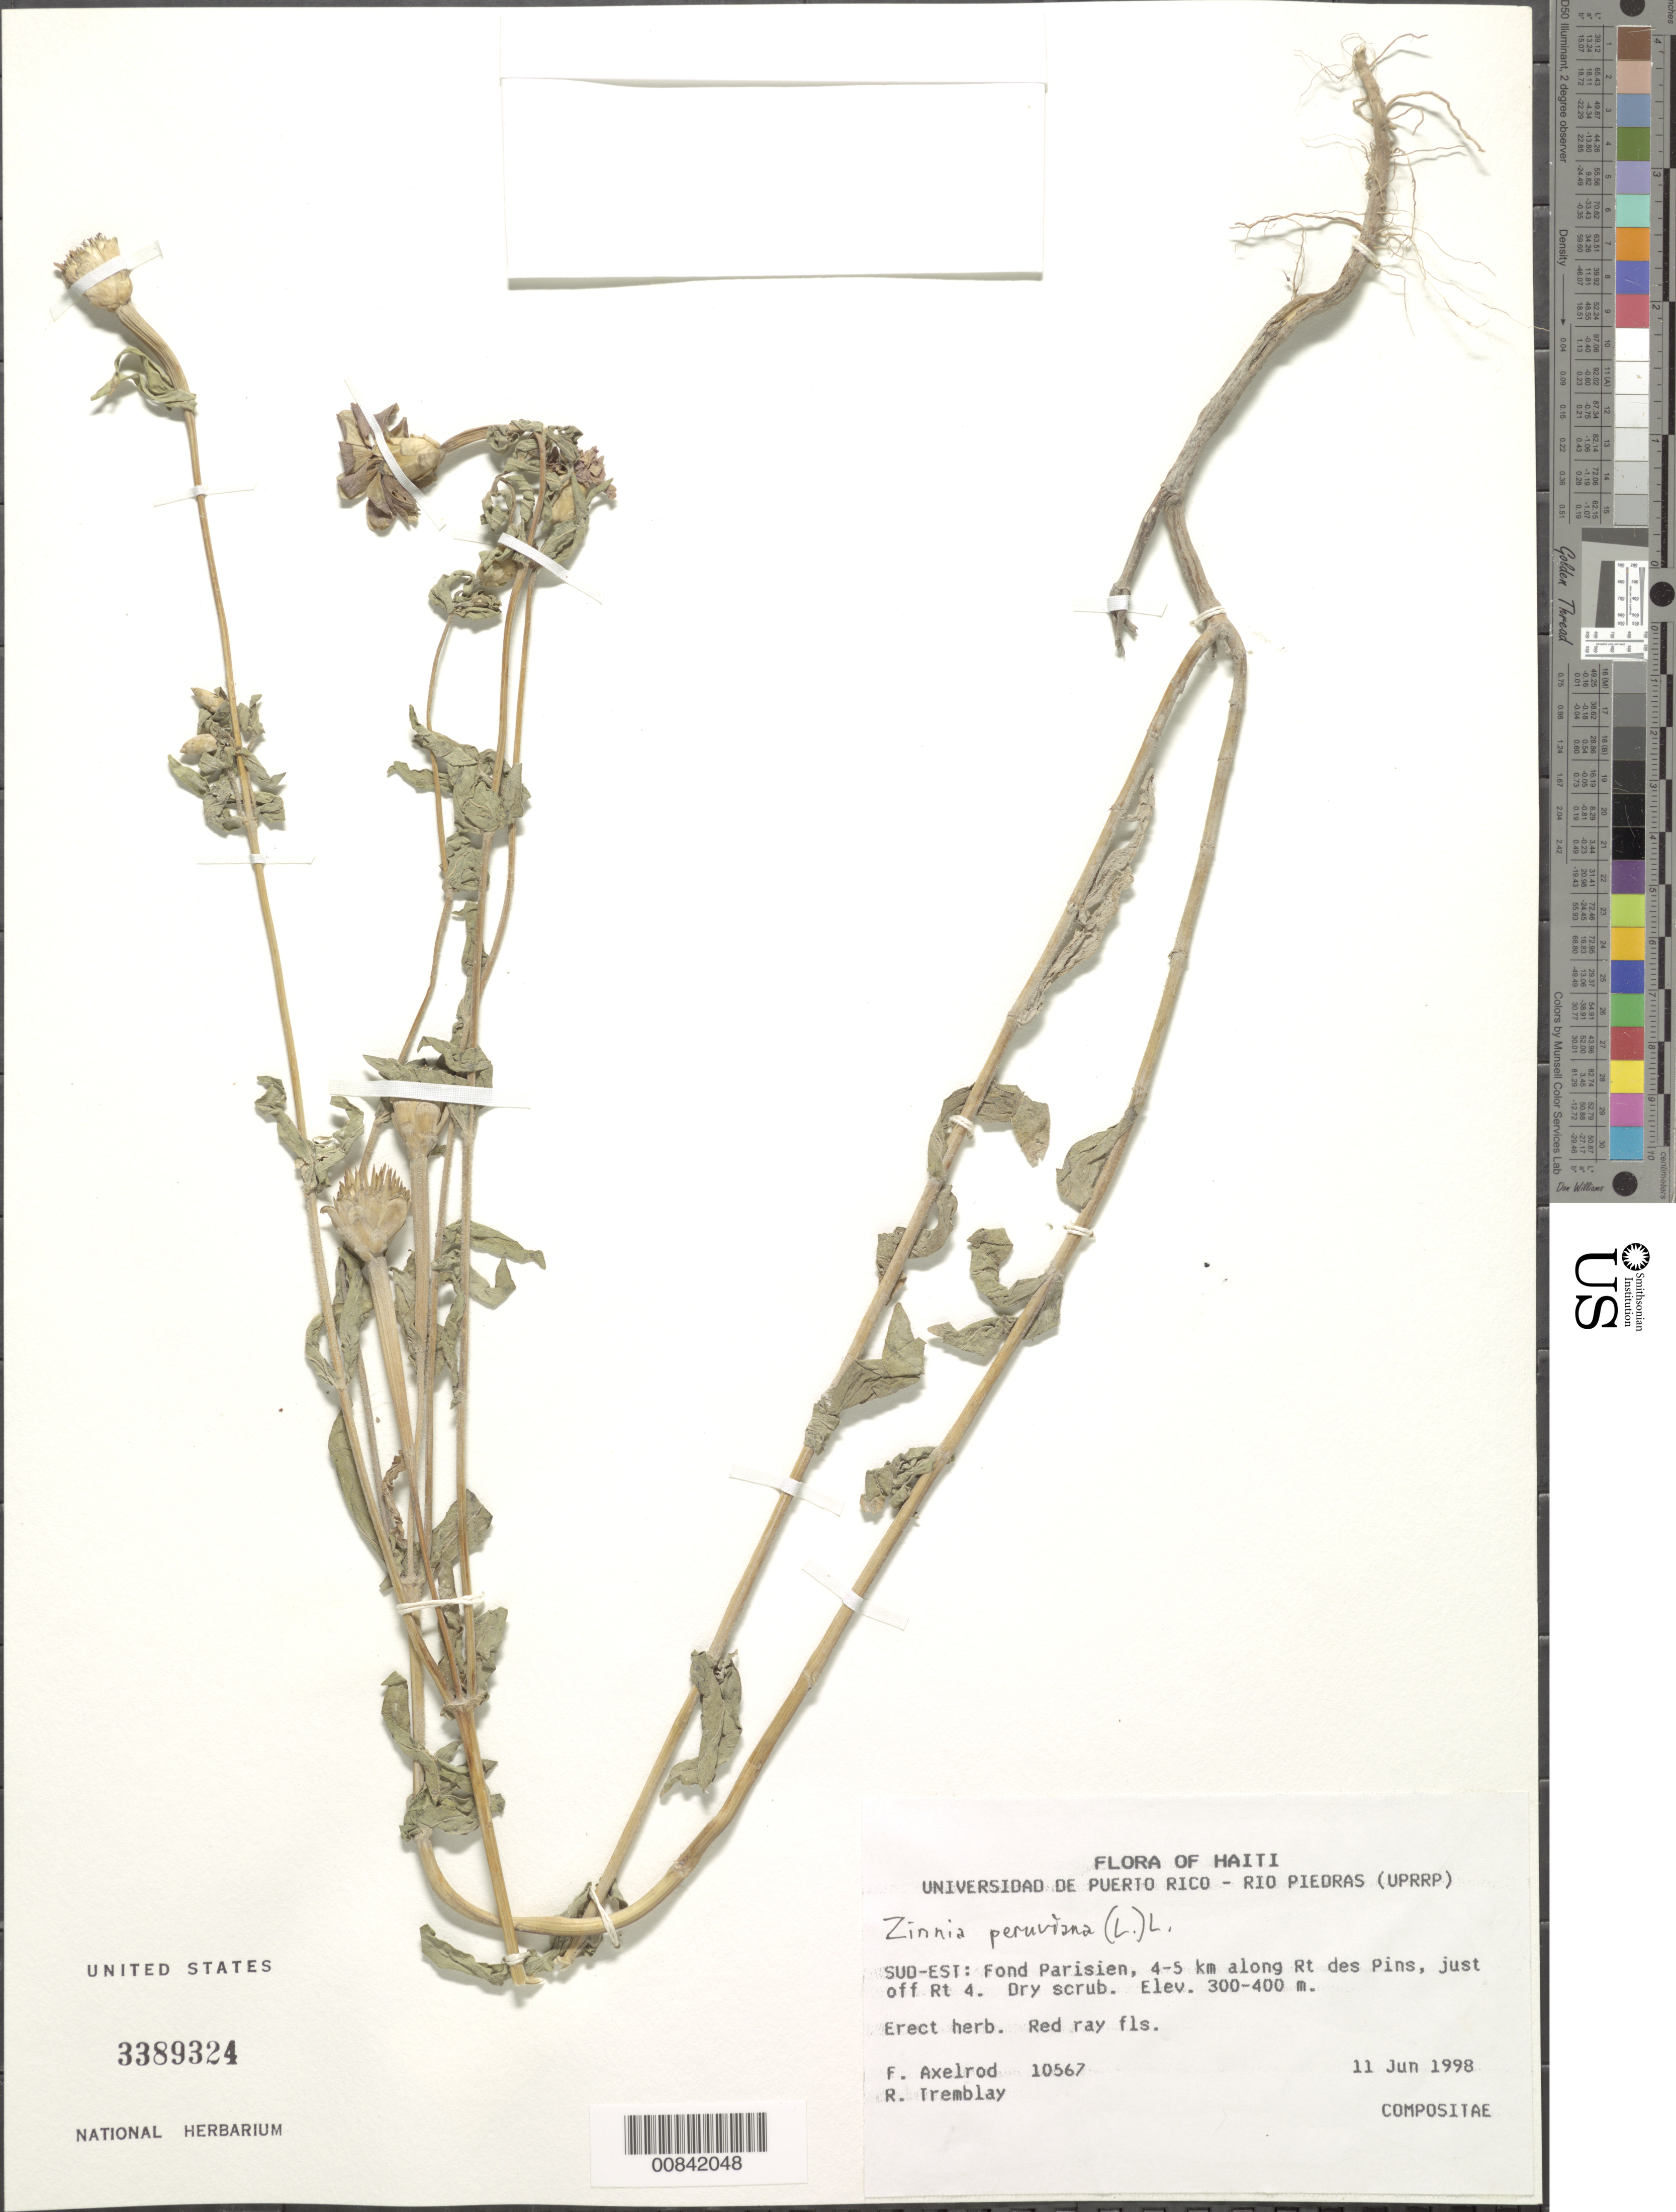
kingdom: Plantae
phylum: Tracheophyta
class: Magnoliopsida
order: Asterales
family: Asteraceae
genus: Zinnia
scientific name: Zinnia peruviana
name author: (L.) L.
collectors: F. S. Axelrod & R. L. Tremblay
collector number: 10567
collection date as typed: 11 Jun 1998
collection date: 1998-06-11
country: Haiti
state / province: Ouest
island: Hispaniola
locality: Fond Parisien, 4-5 km along Rt des Pins, just off Rt 4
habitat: Dry scrub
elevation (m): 300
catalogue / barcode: US 3389324